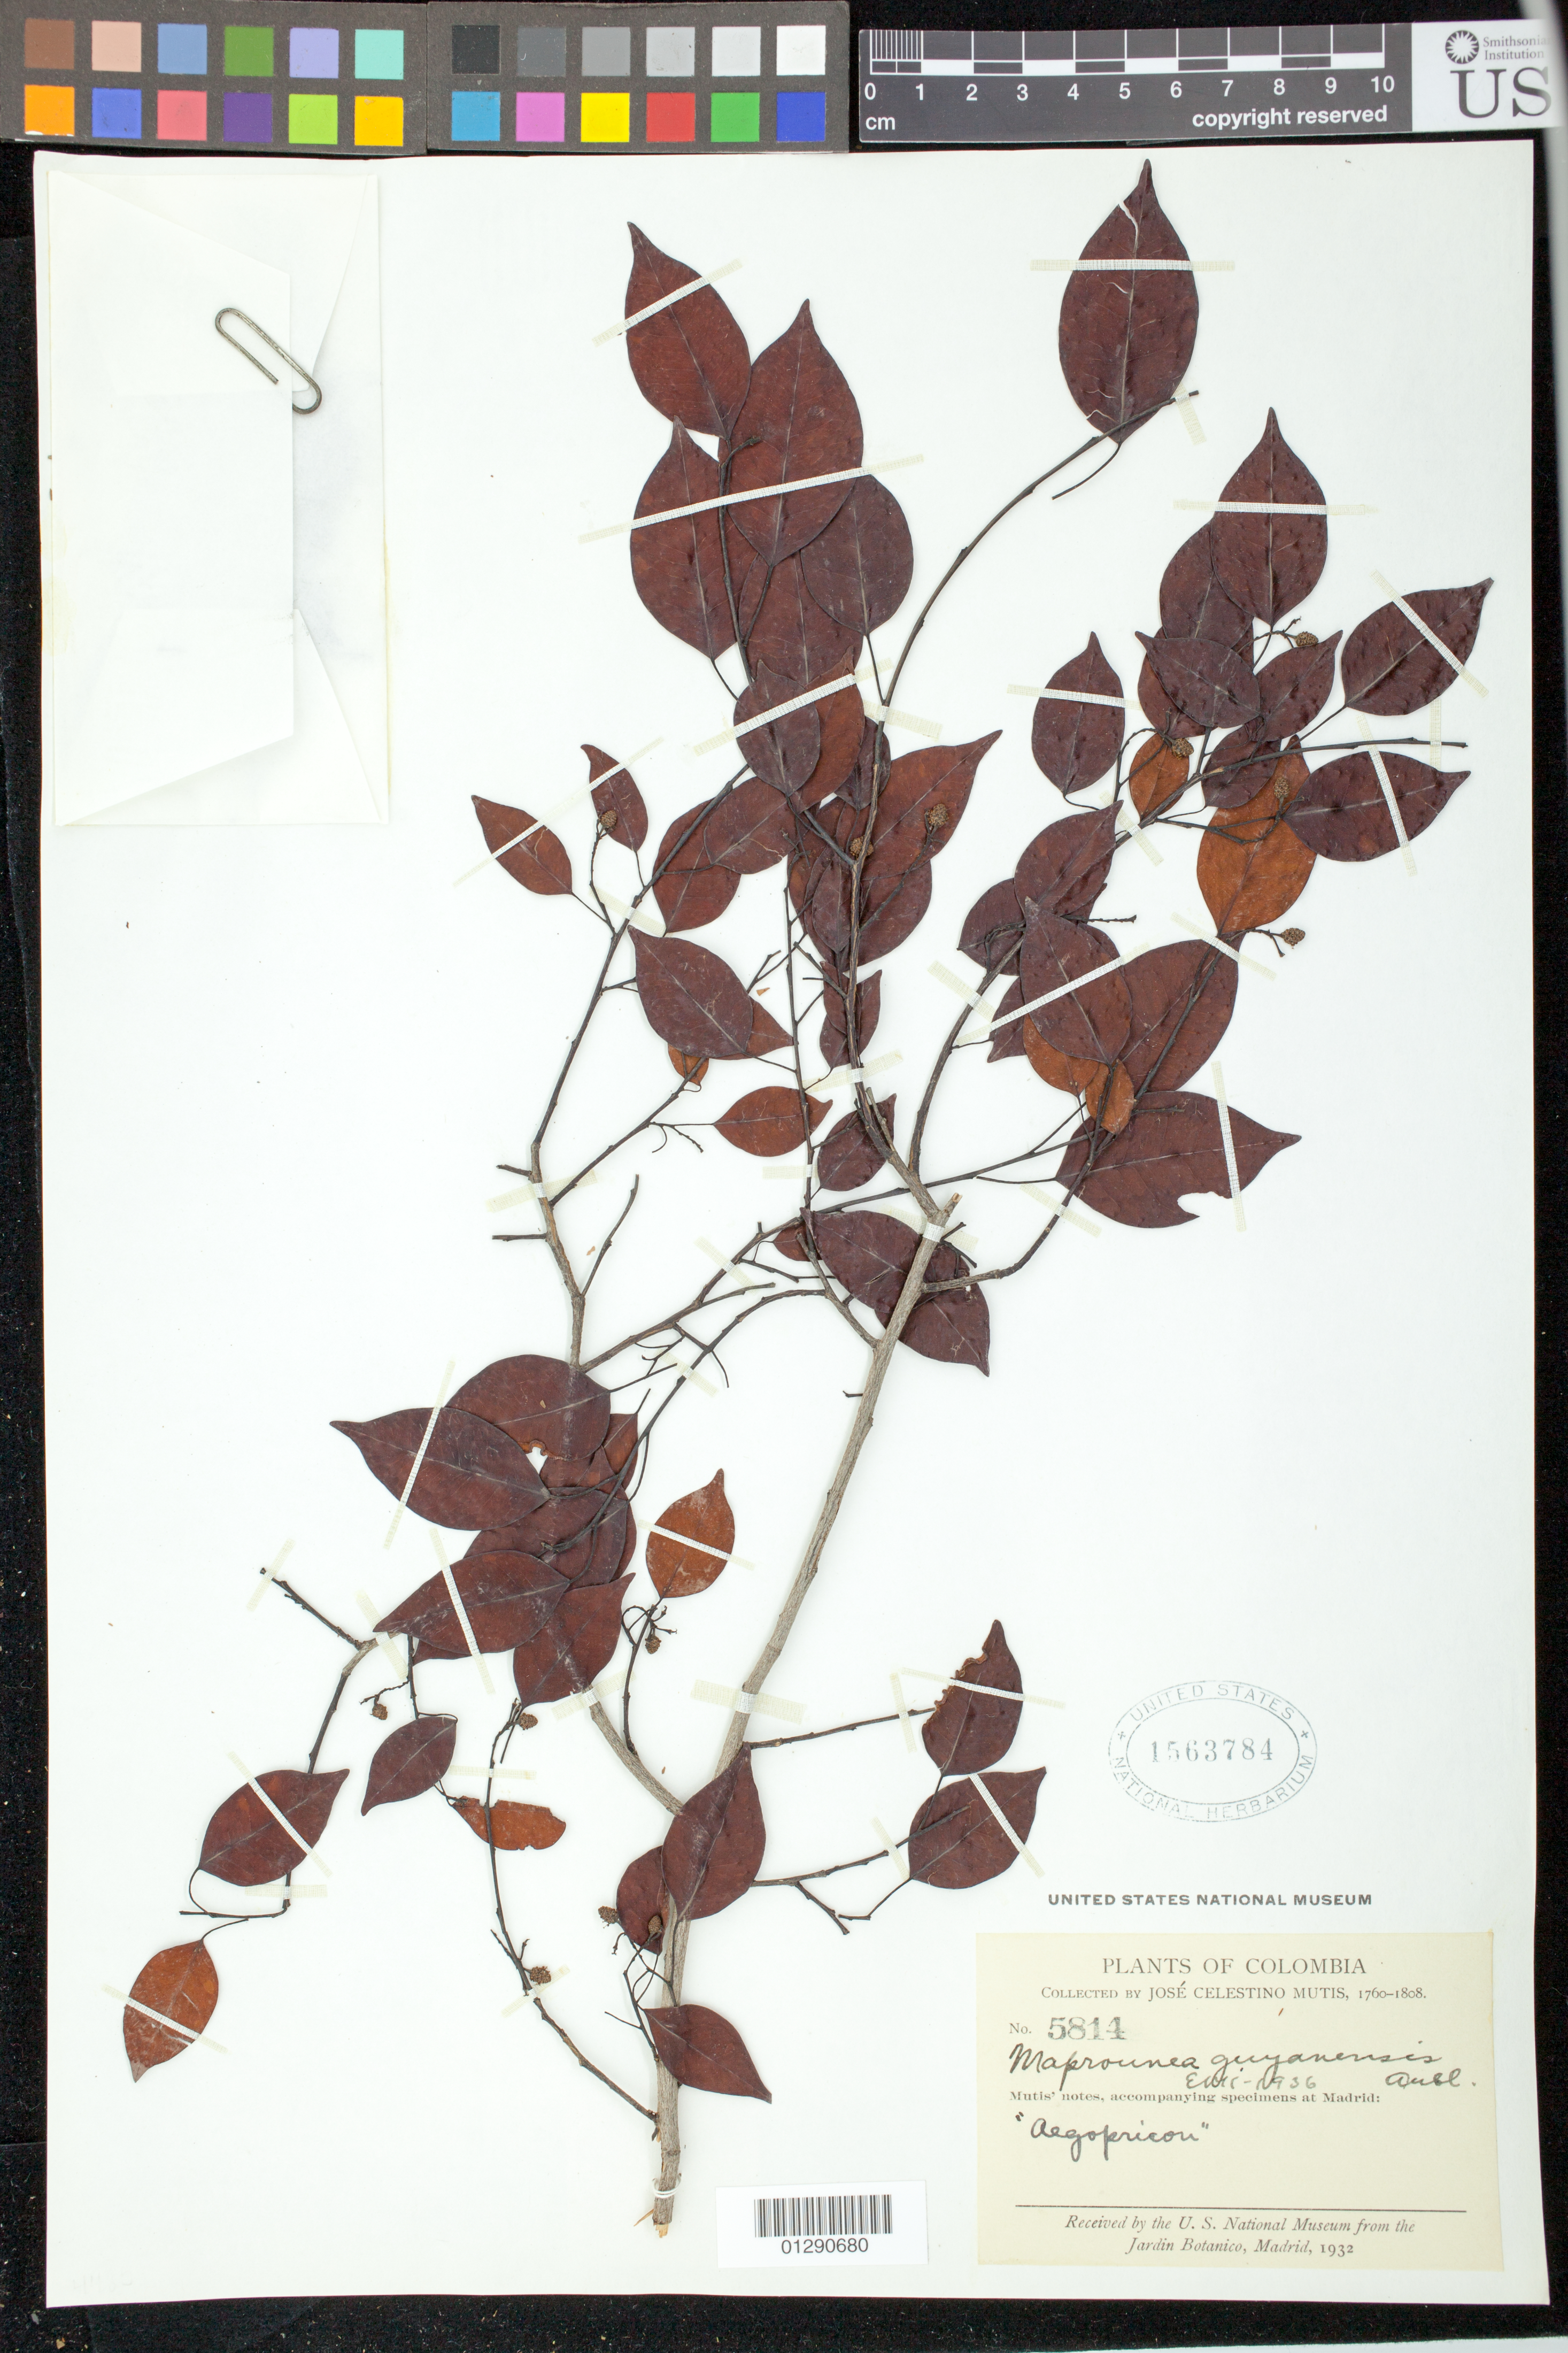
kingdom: Plantae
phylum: Tracheophyta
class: Magnoliopsida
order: Malpighiales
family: Euphorbiaceae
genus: Maprounea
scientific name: Maprounea guianensis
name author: Aubl.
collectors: J. C. B. Mutis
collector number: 5814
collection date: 1760/1808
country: Colombia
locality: Algopricon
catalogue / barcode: US 1563784